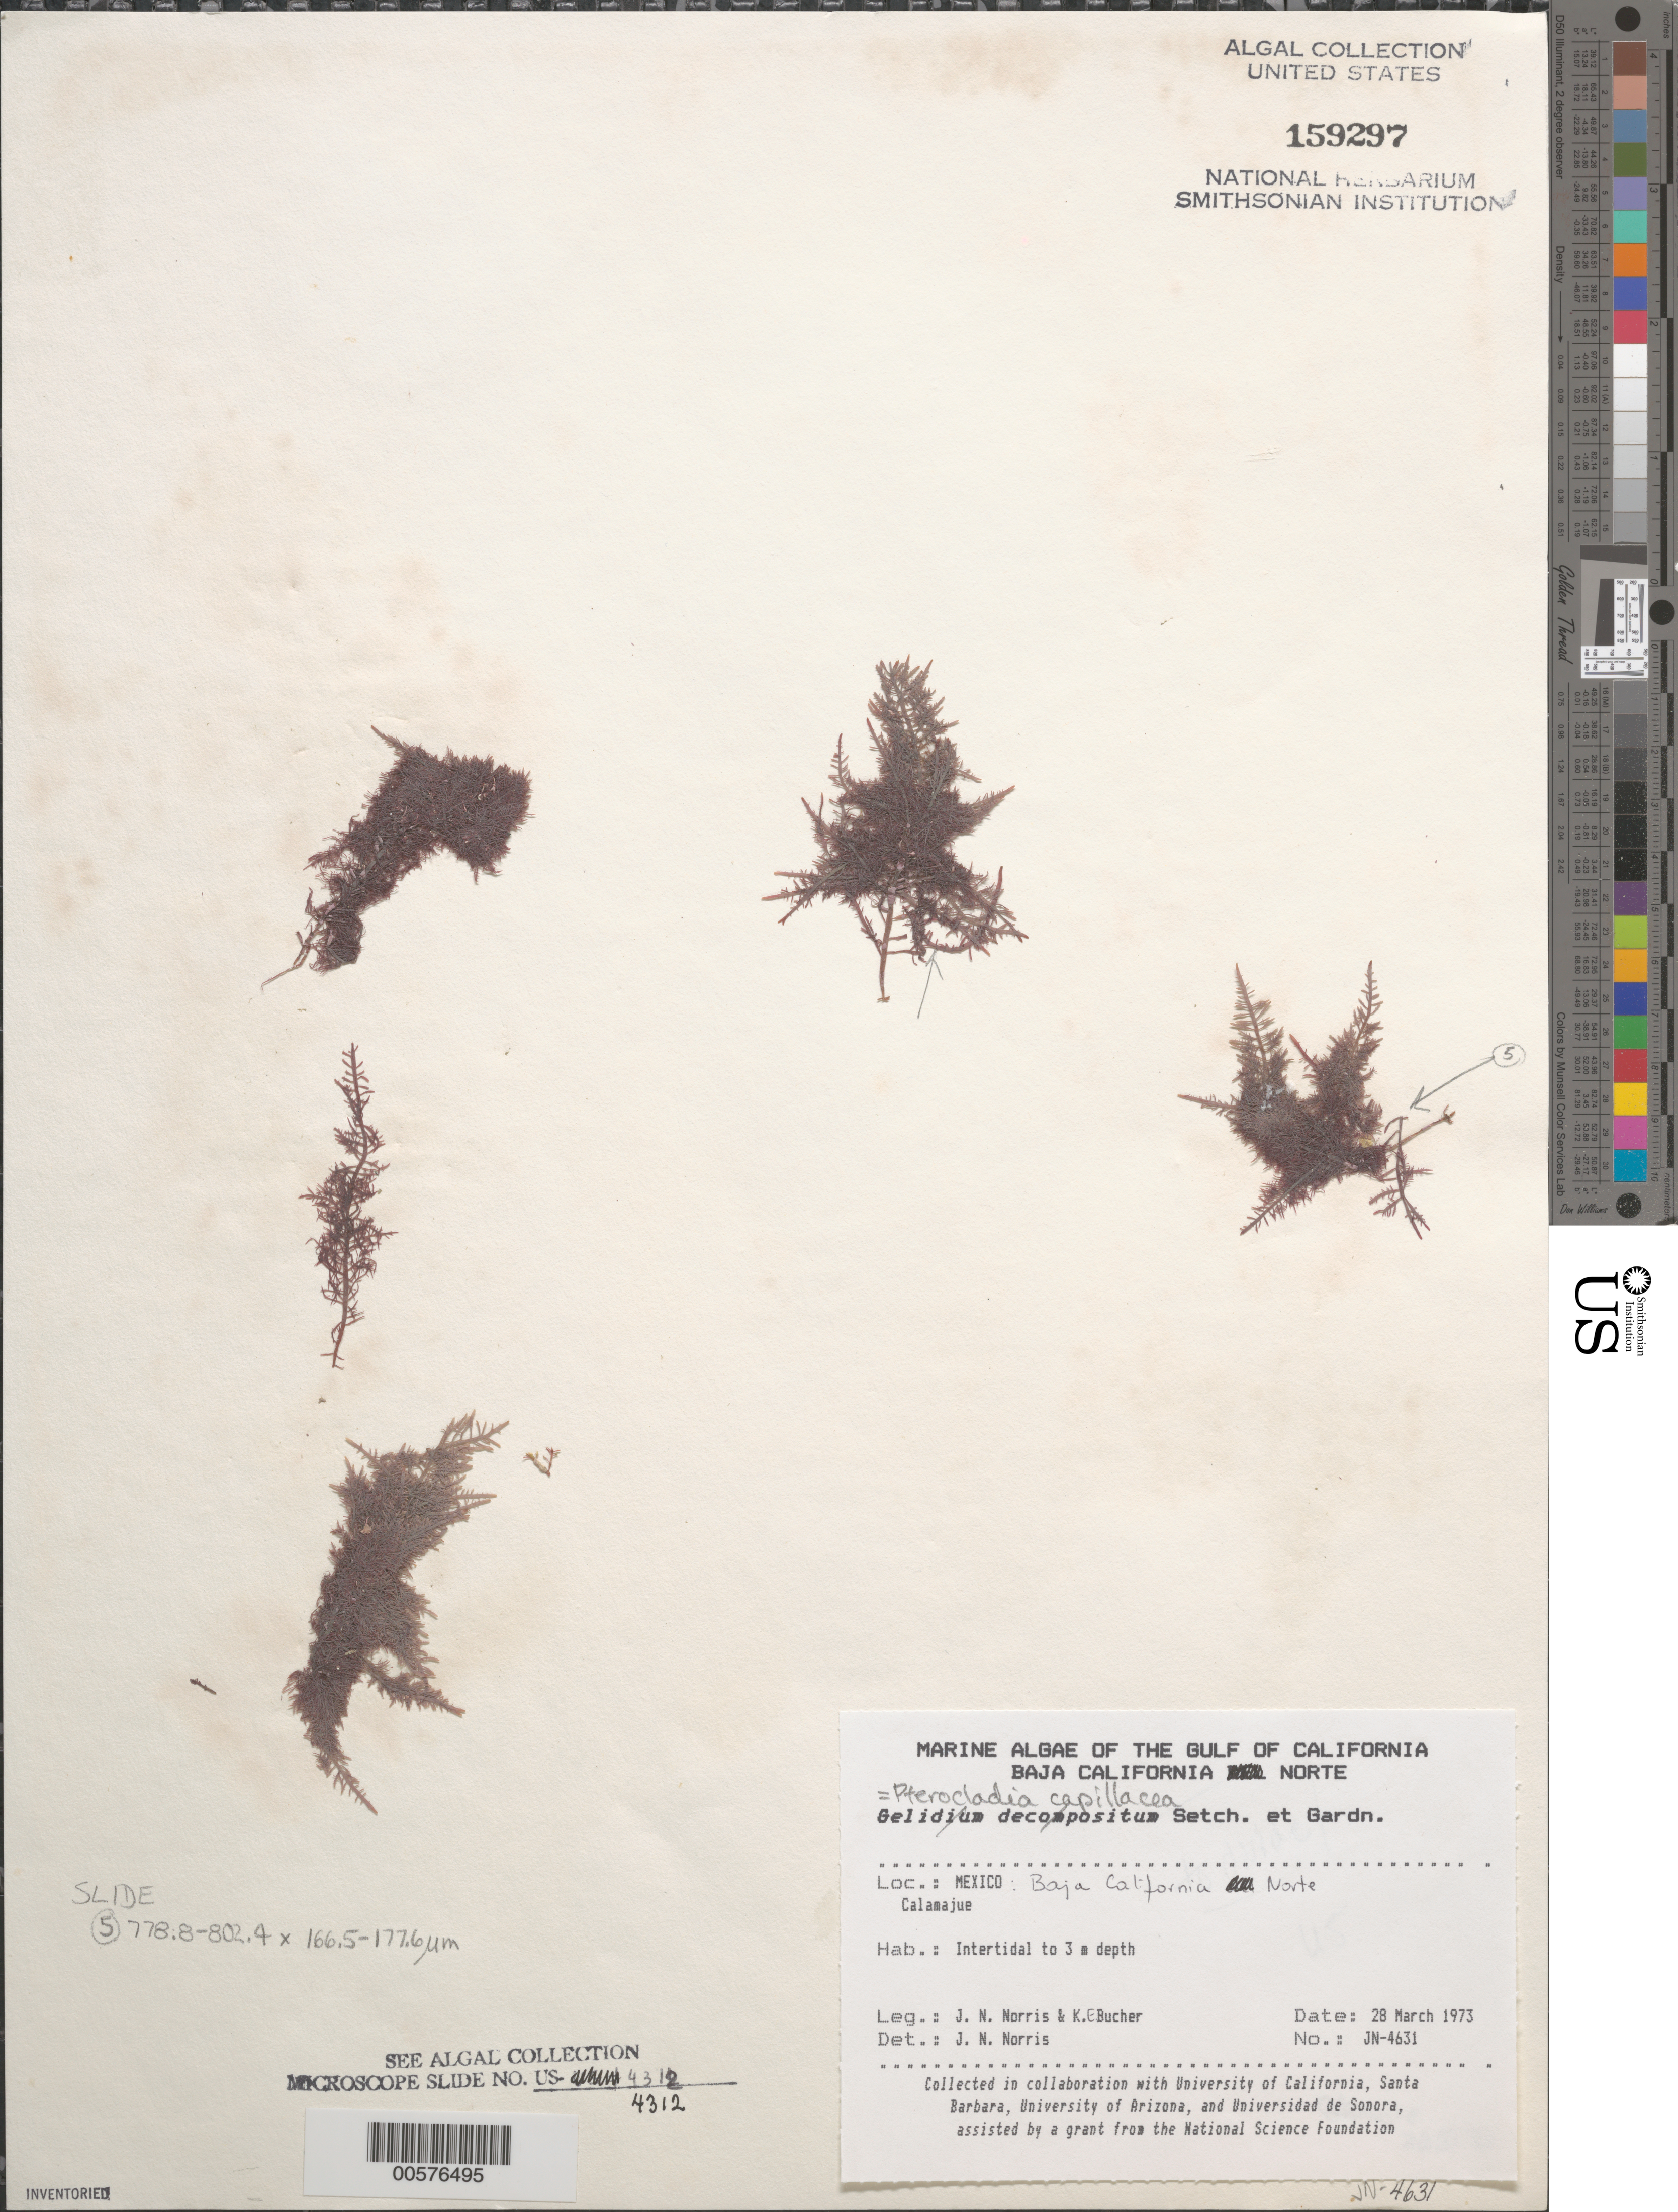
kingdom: Plantae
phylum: Rhodophyta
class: Florideophyceae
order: Gelidiales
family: Pterocladiaceae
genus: Pterocladiella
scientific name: Pterocladiella capillacea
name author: (S.G. Gmel.) Santelices & Hommers.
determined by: Algae name updating Project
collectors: J. N. Norris & K. E. Bucher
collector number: JN-4631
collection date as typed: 28 Mar 1973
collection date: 1973-03-28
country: Mexico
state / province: Baja California Norte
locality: Calamajue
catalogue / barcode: US 159297